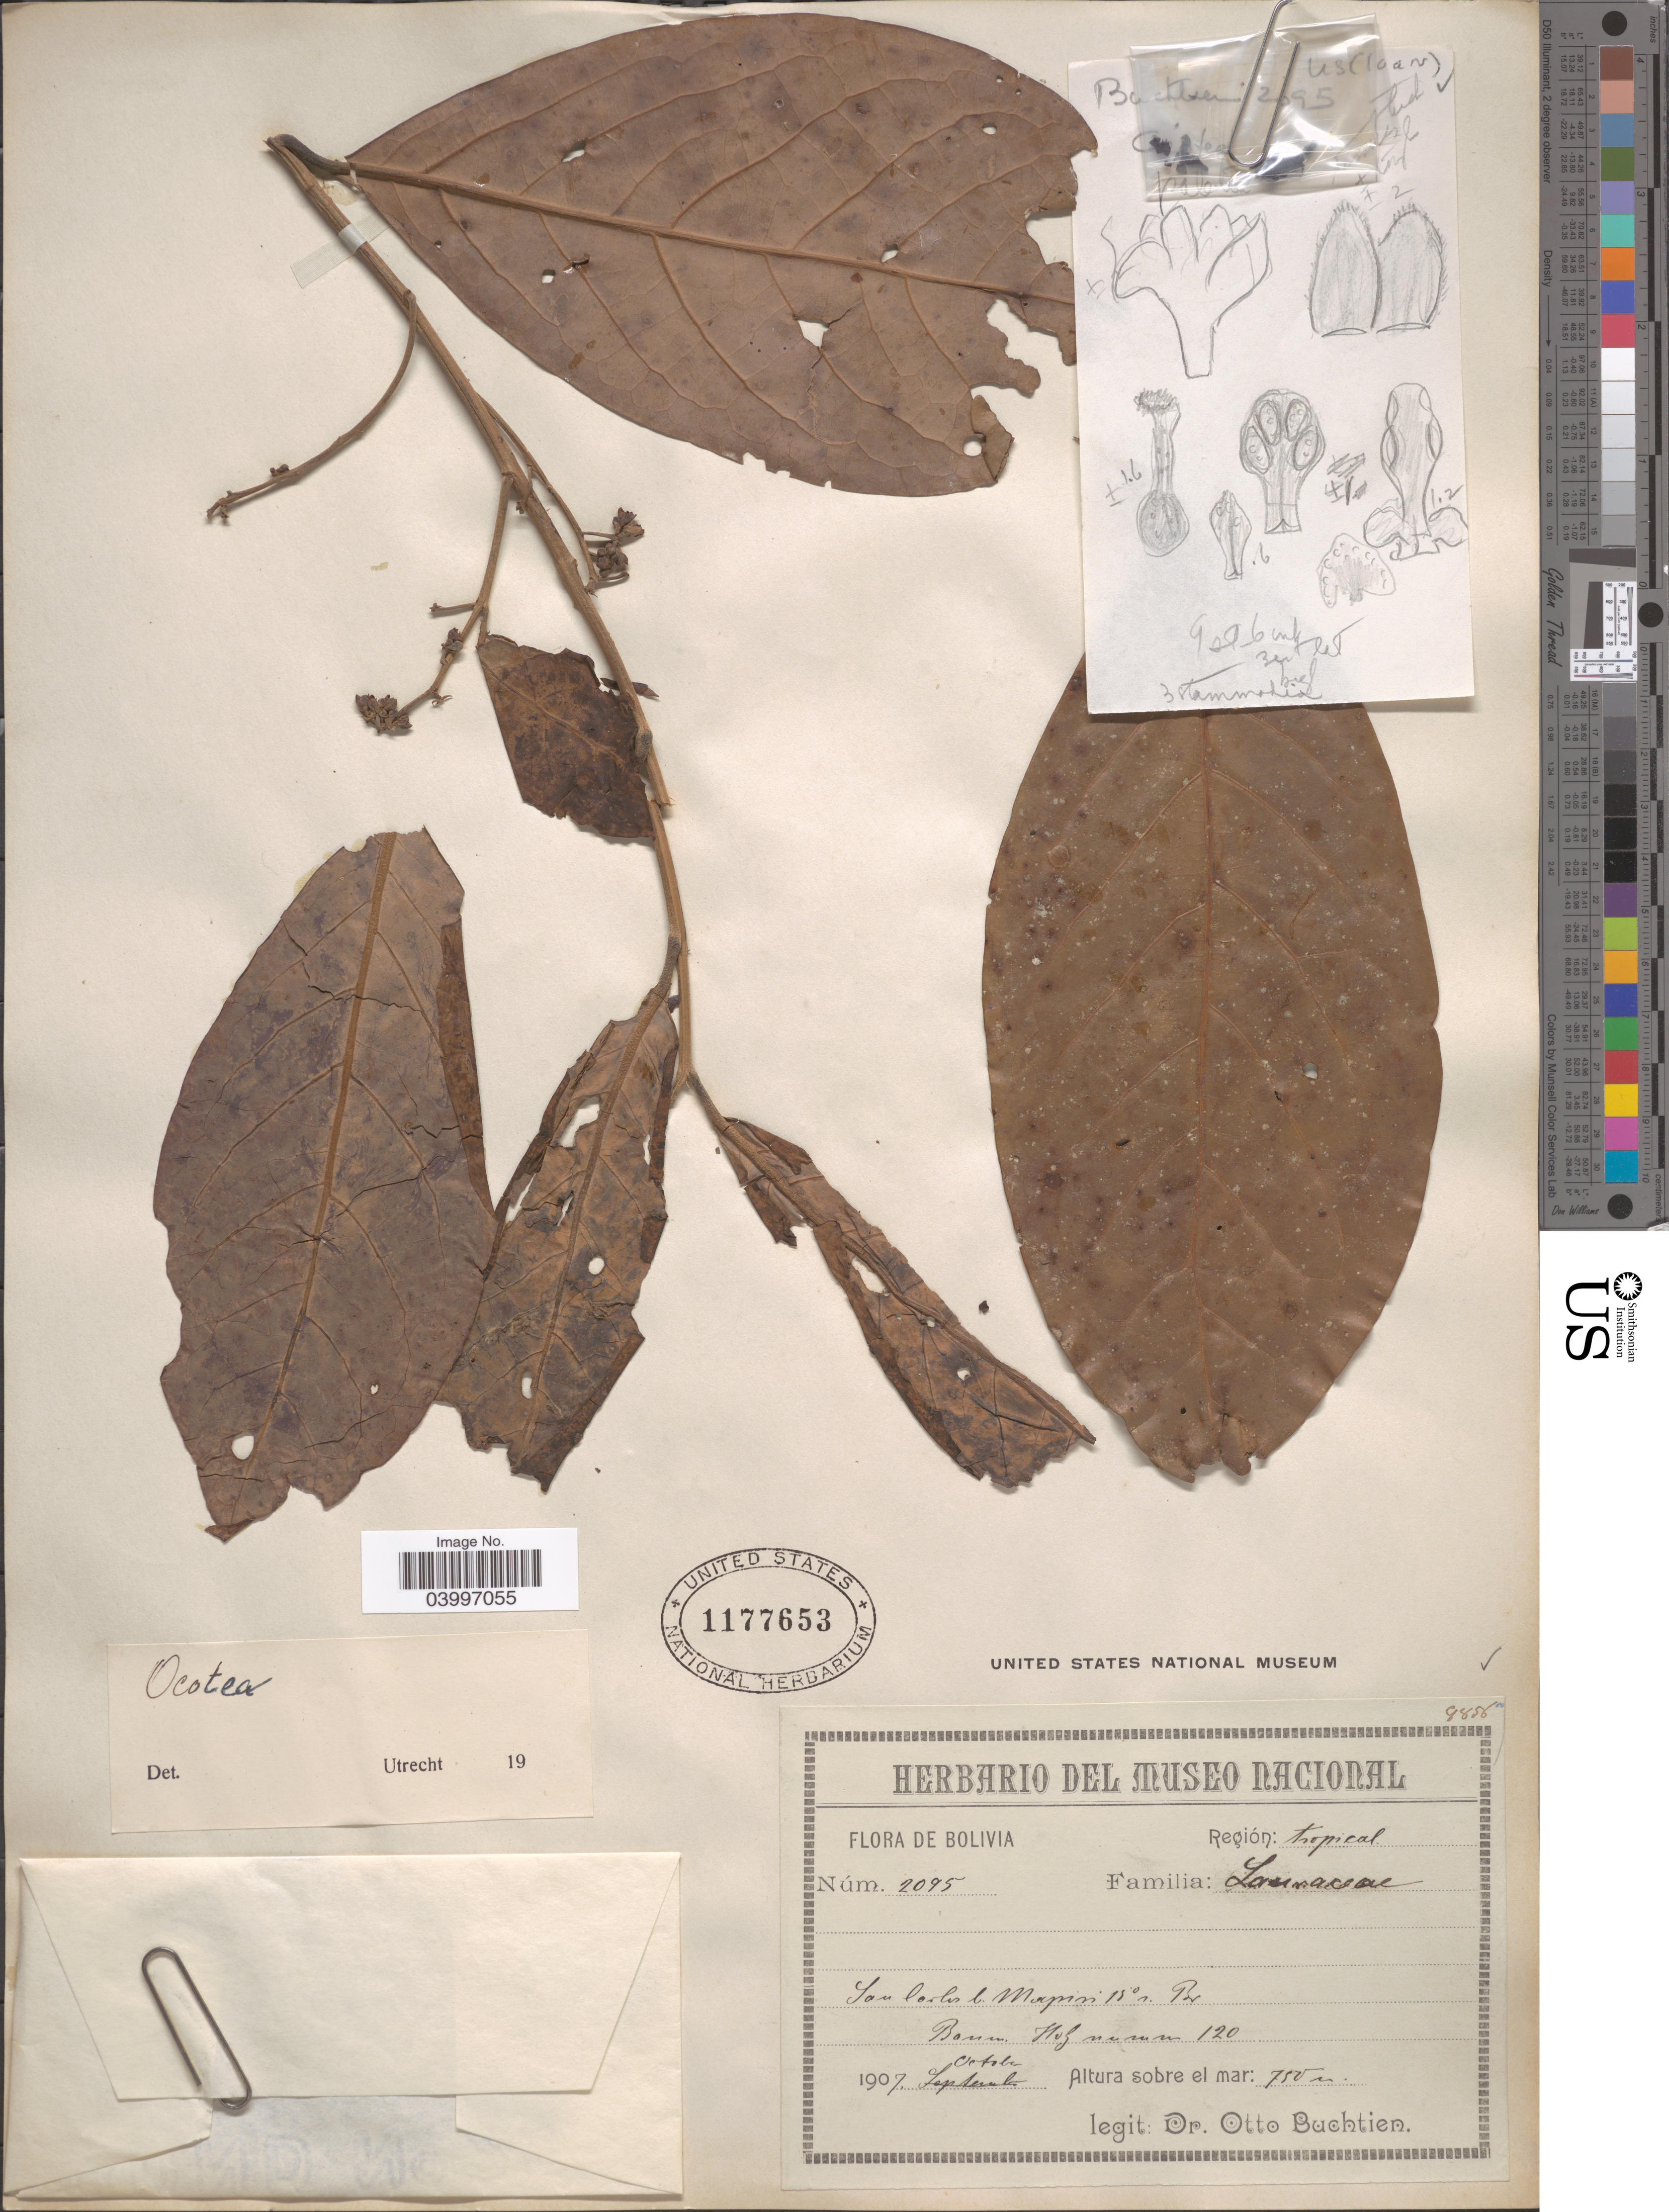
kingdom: Plantae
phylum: Tracheophyta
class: Magnoliopsida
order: Laurales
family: Lauraceae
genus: Ocotea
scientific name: Ocotea sp.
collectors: O. Buchtien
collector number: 2095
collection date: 1907-09/1907-10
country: Bolivia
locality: Región: tropical. San Carlos b. Mapiri.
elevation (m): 750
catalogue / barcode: US 1177653